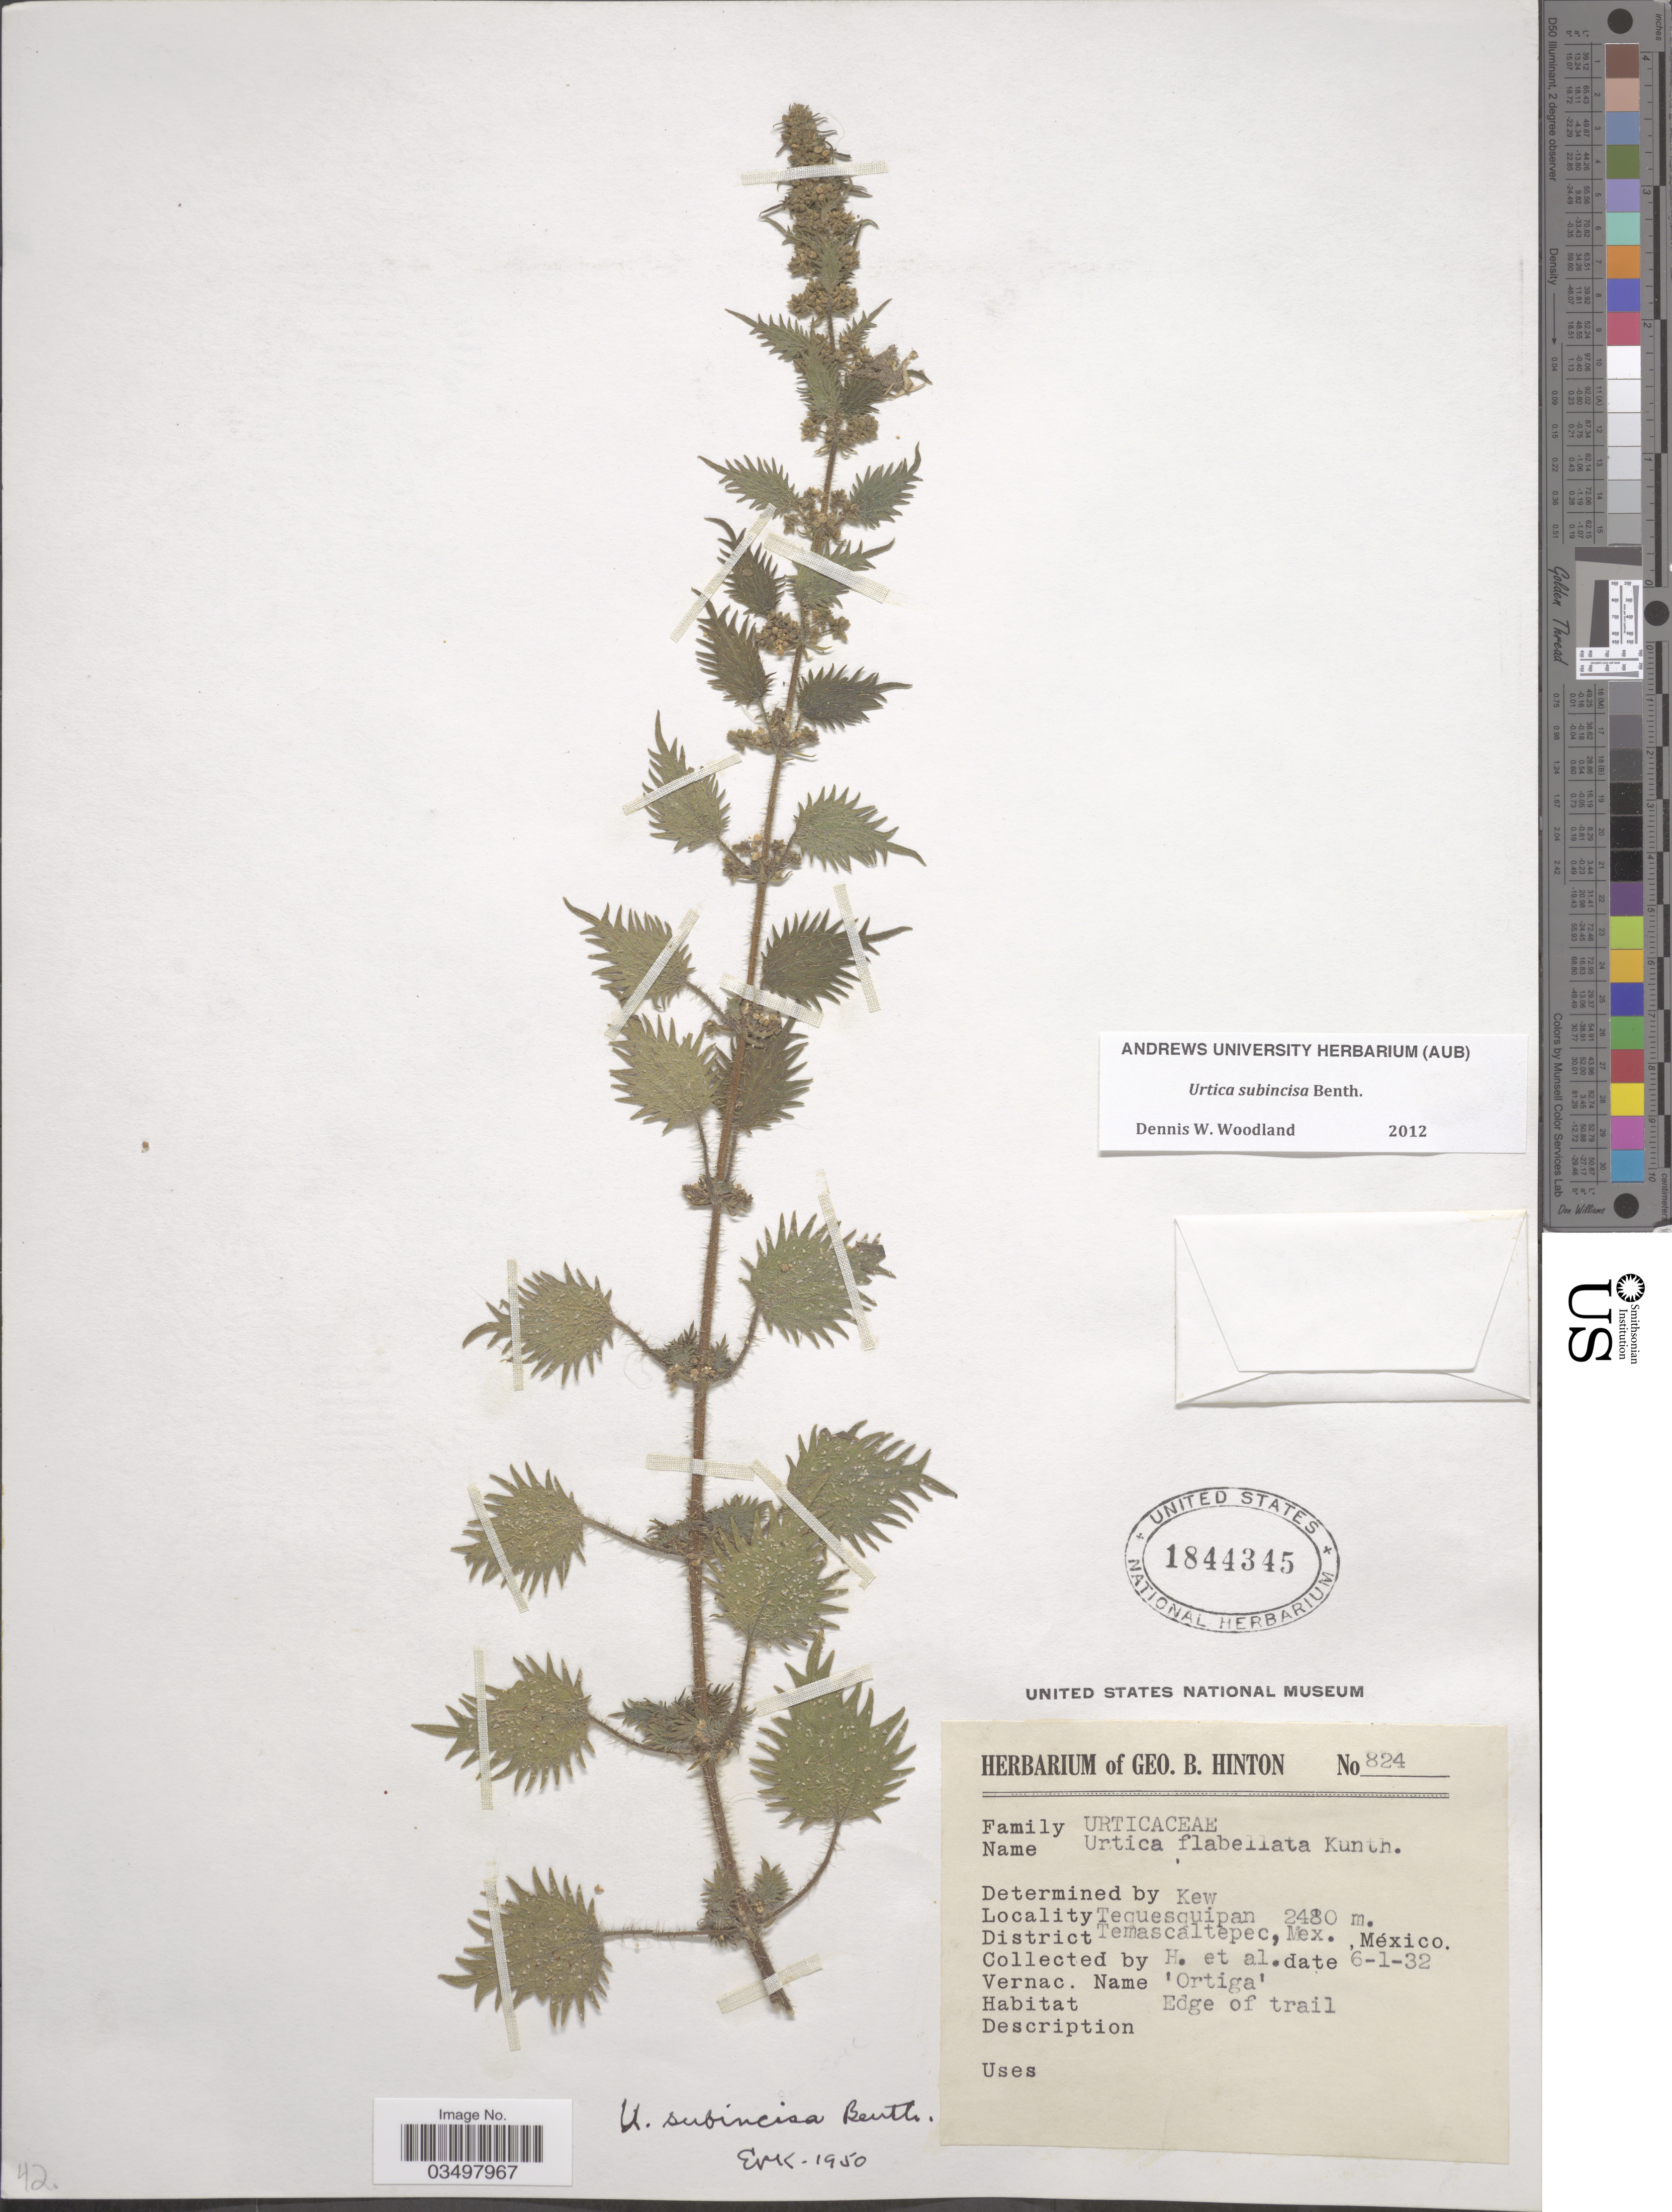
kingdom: Plantae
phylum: Tracheophyta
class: Magnoliopsida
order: Rosales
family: Urticaceae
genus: Urtica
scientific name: Urtica subincisa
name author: Benth.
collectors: G. B. Hinton & et al.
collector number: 824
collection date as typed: Transcribed d/m/y: 6/1/32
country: Mexico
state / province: México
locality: Tequesquipan. District Temascaltepec.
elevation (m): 2480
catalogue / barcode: US 1844345